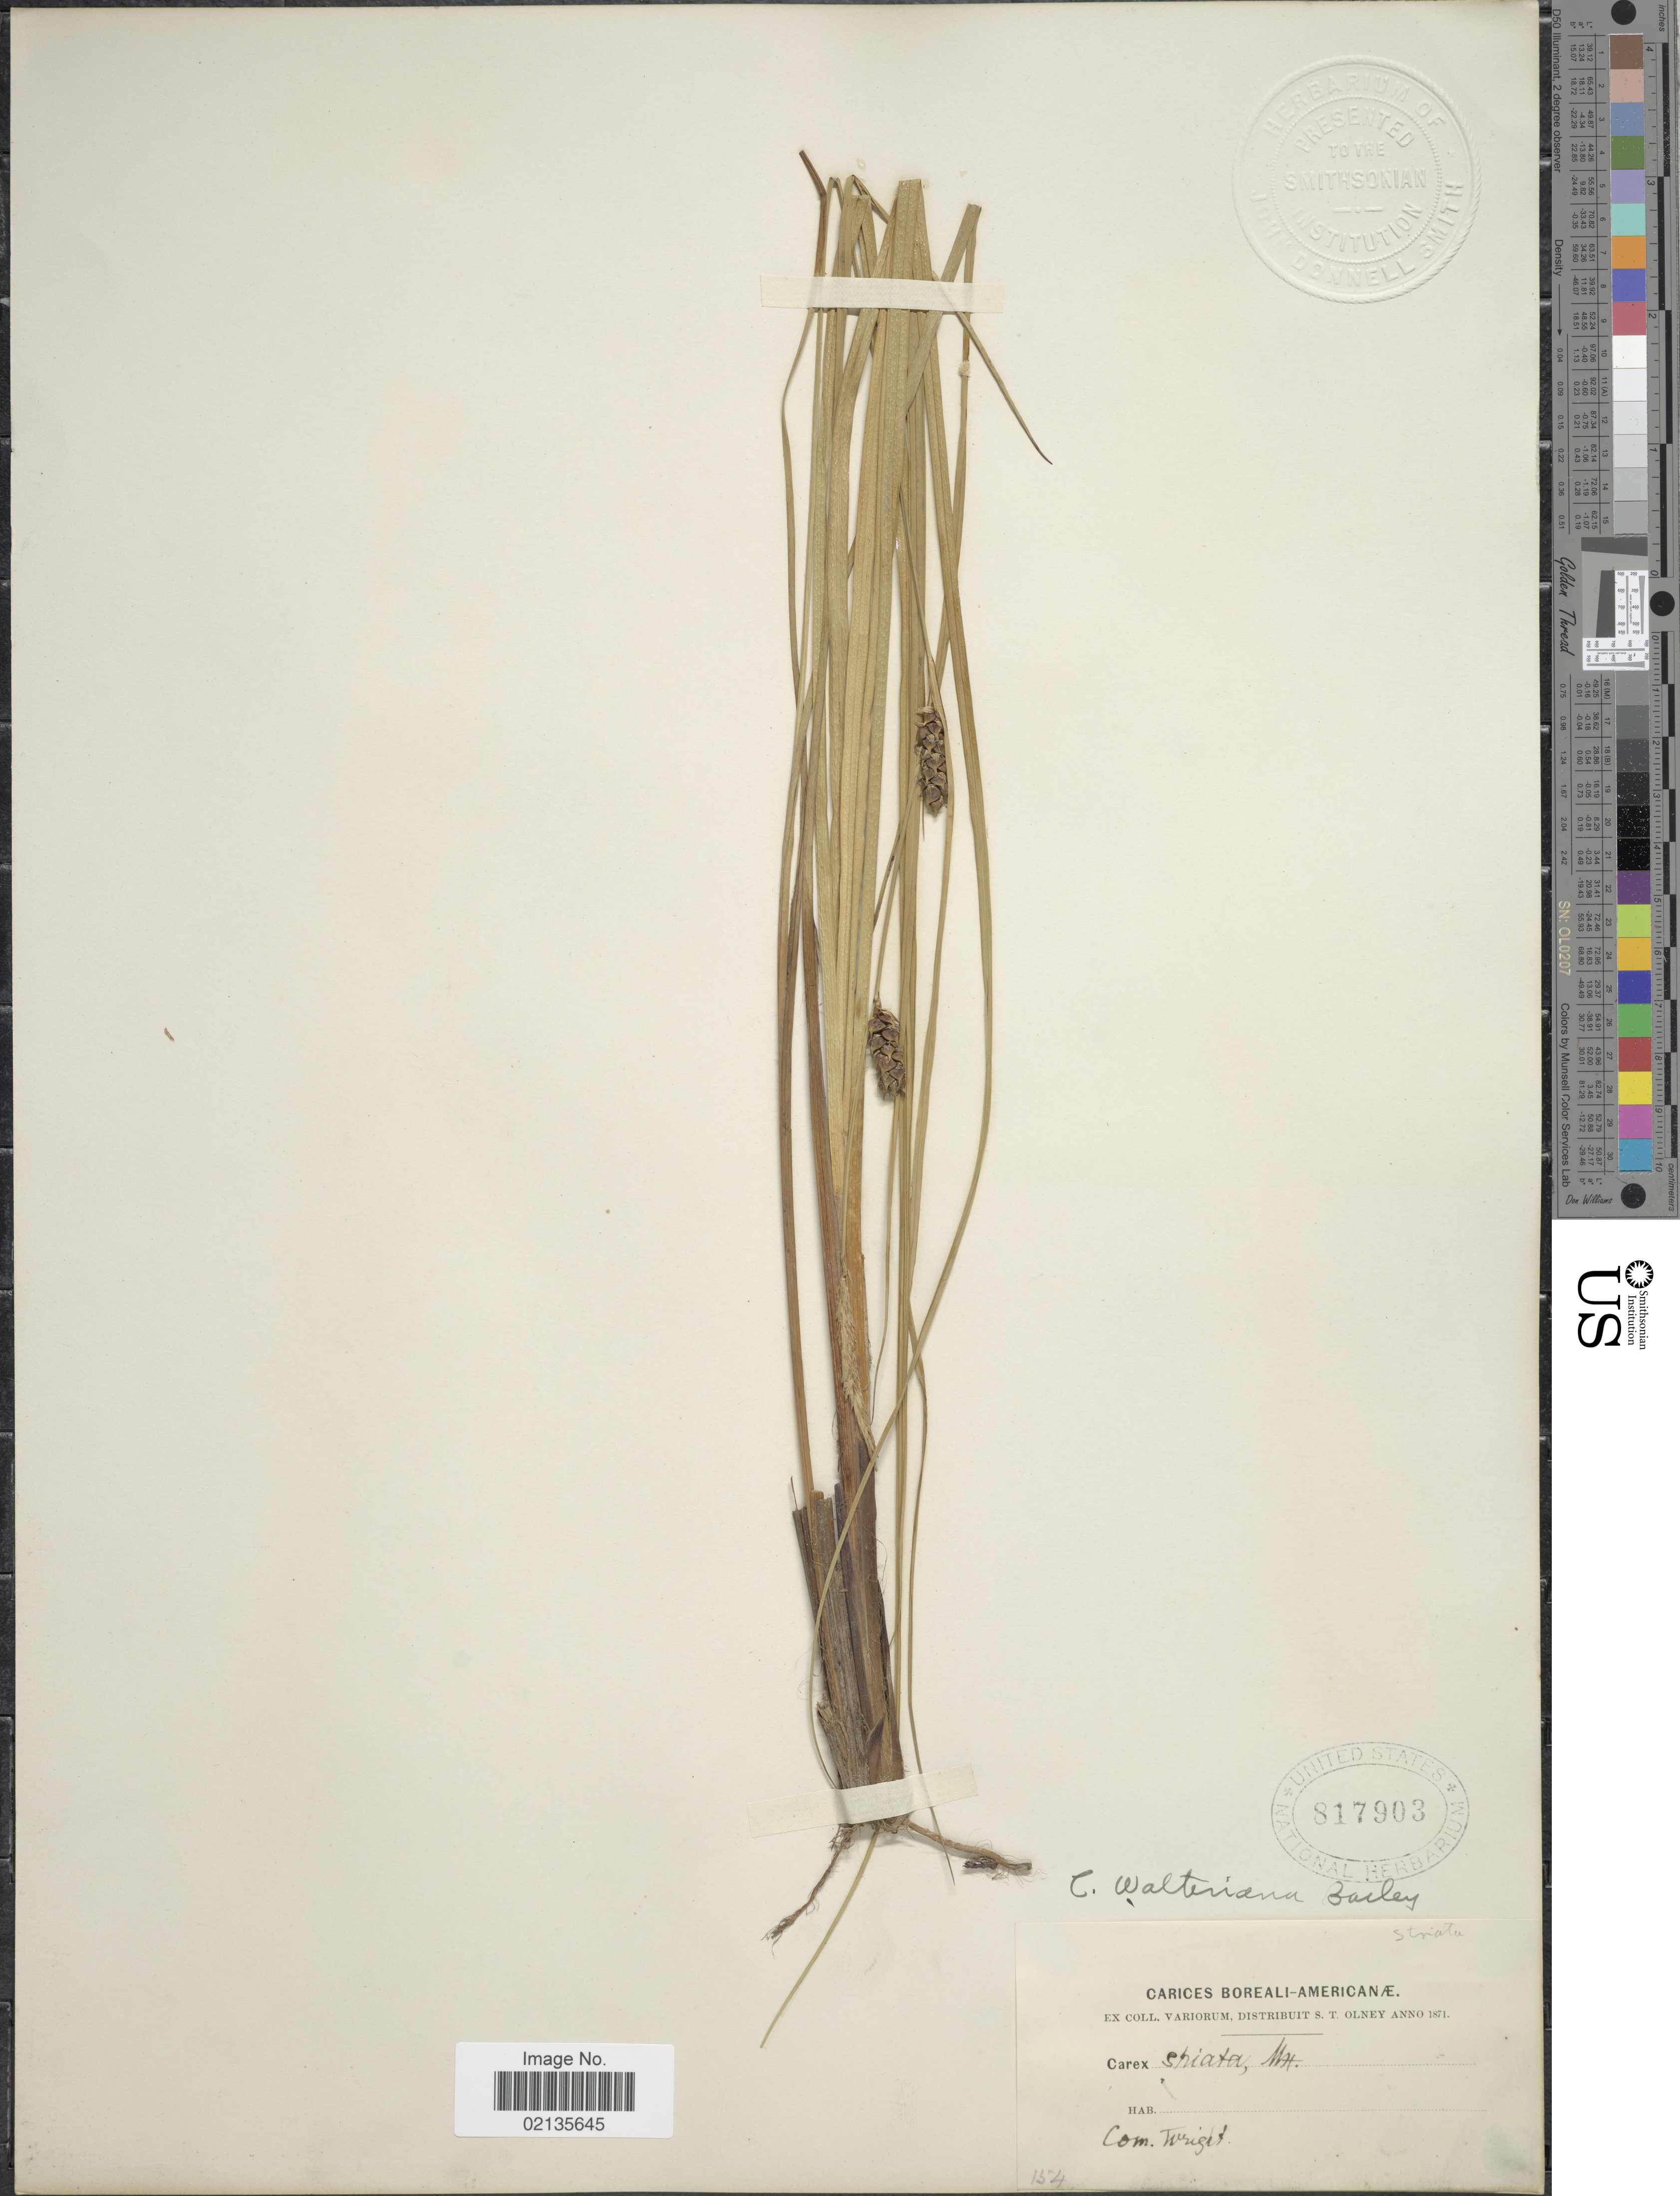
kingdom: Plantae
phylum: Tracheophyta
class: Liliopsida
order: Poales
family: Cyperaceae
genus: Carex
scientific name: Carex striata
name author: Michx.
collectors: S. Olney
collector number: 154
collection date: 1871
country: United States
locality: Carceas Boreali-Americanae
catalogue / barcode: US 817903